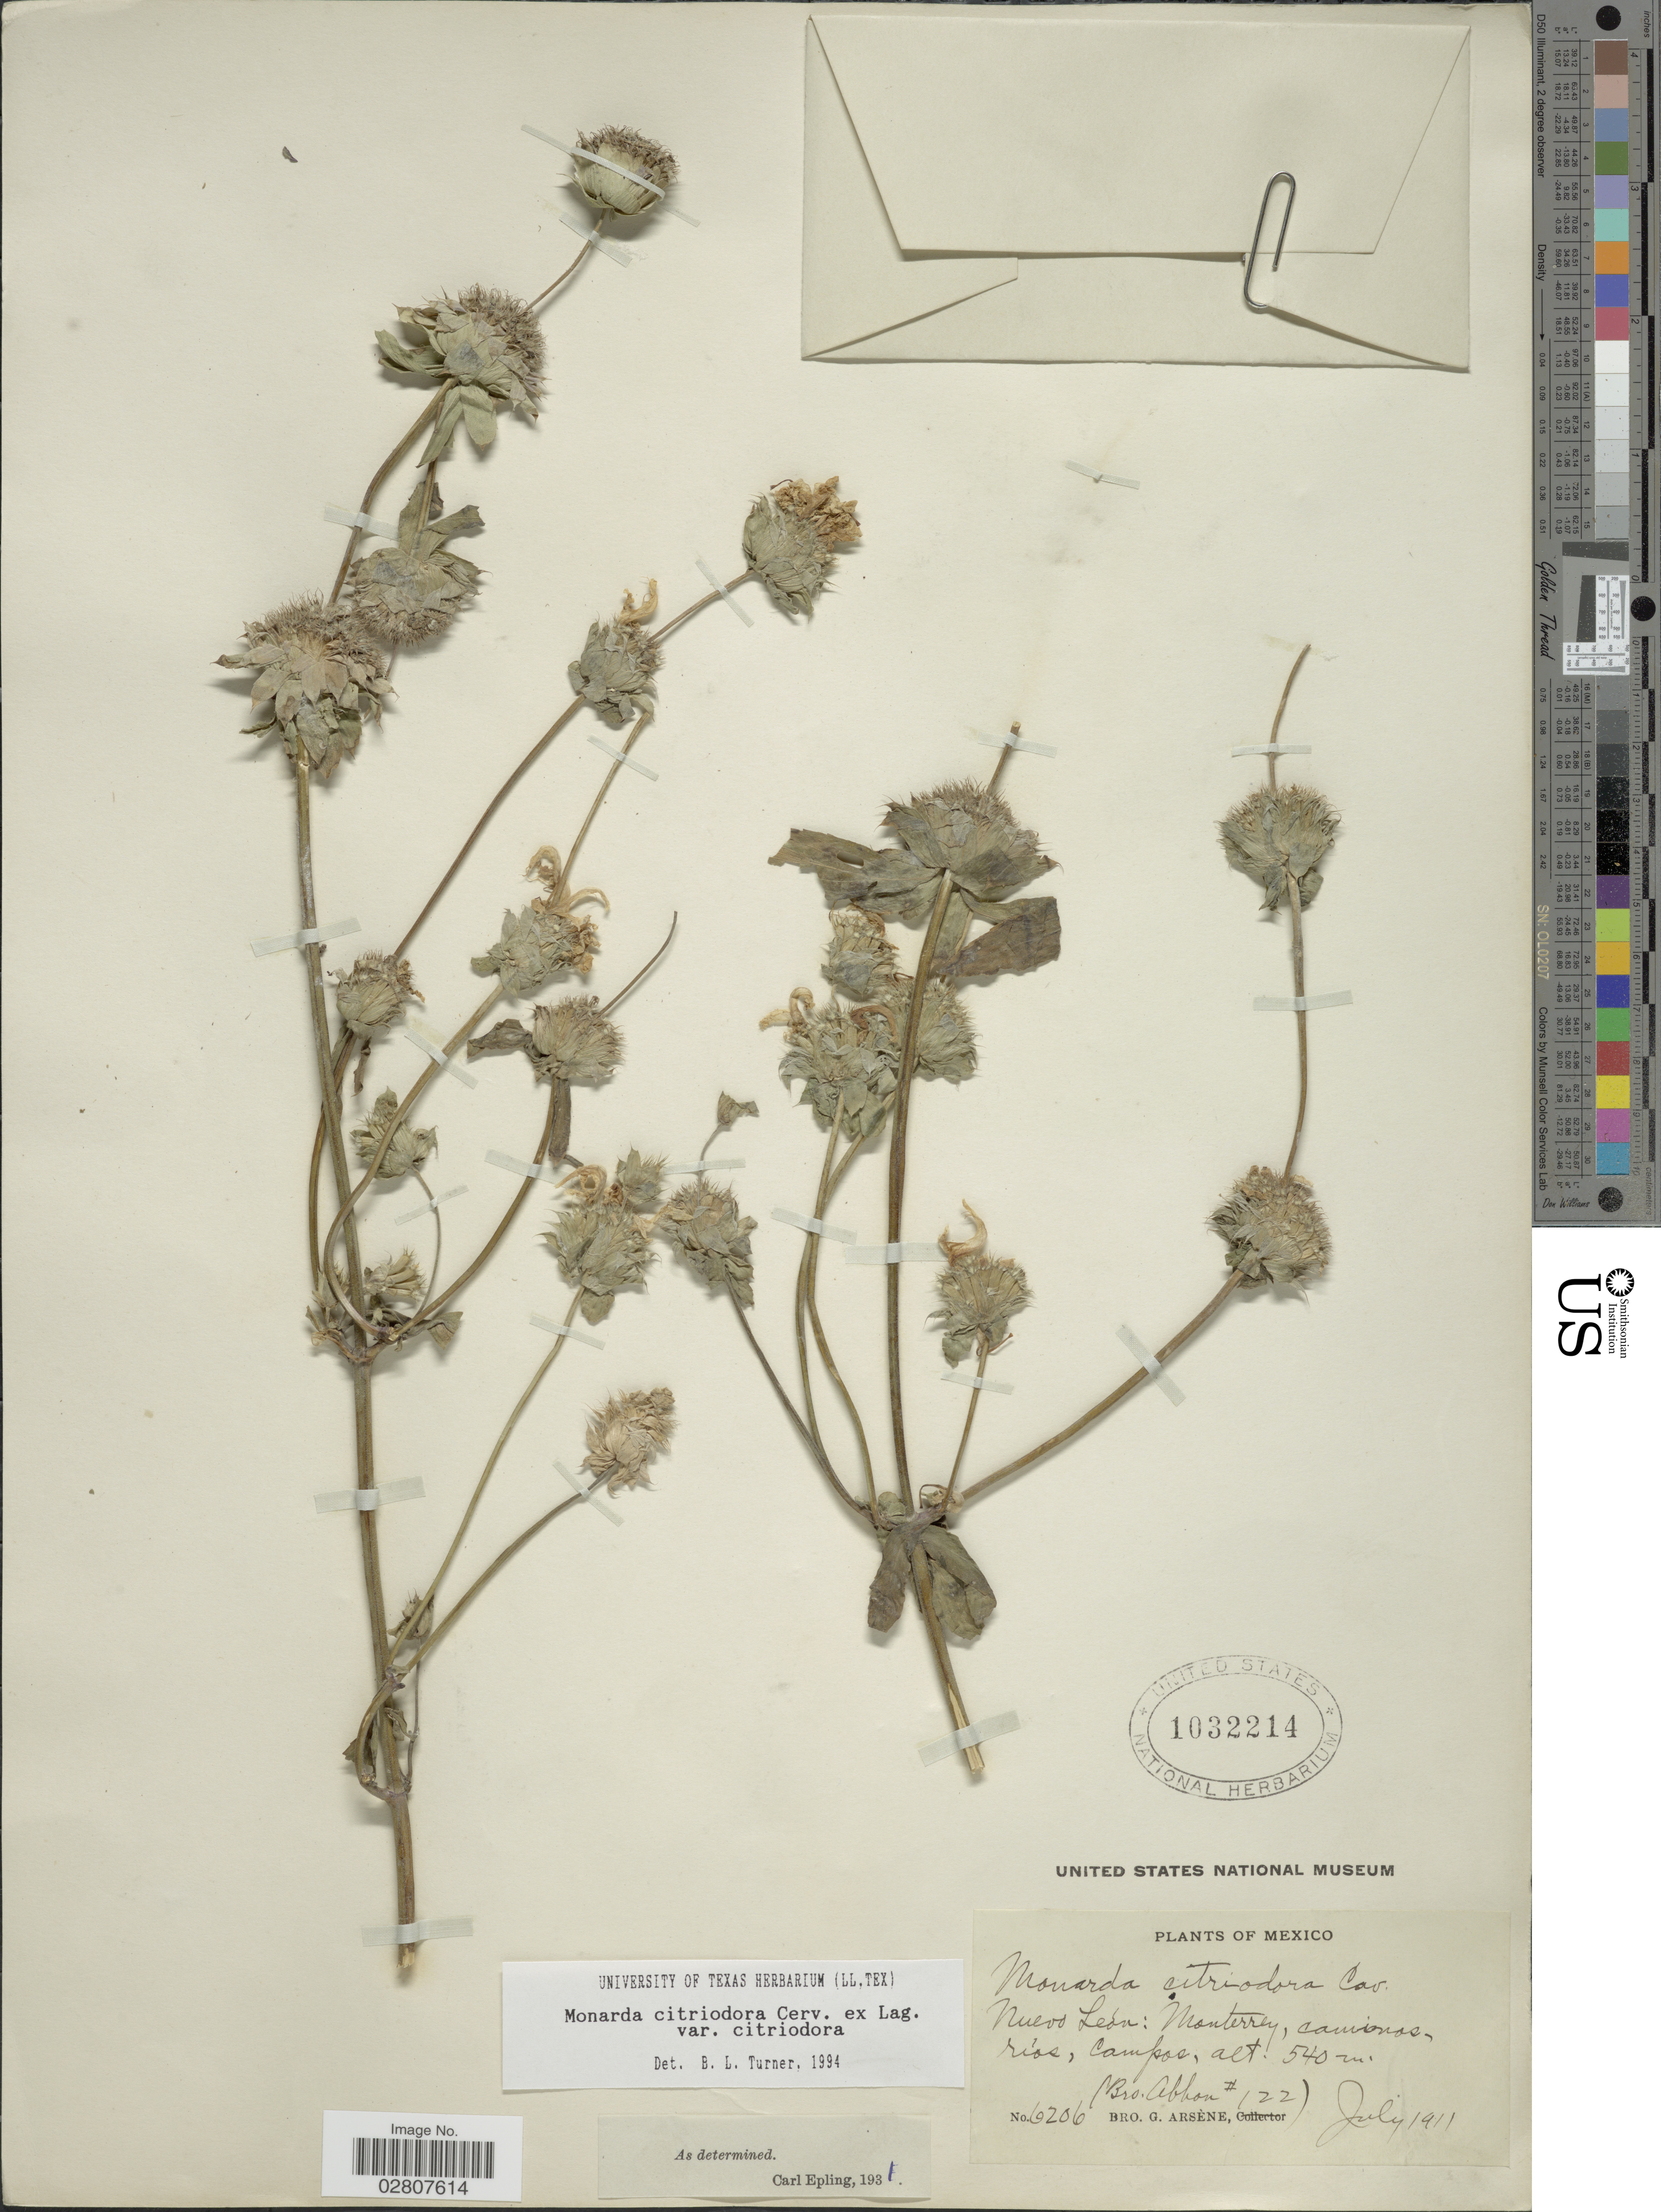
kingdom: Plantae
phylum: Tracheophyta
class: Magnoliopsida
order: Lamiales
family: Lamiaceae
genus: Monarda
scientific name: Monarda citriodora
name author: Cerv. ex Lag.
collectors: Bro. G. Arsène & Bro. Abbon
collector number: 6206/122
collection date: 1911-07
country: Mexico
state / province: Nuevo León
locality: Monterrey, caminos, ríos, campos.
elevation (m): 540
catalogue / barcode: US 1032214